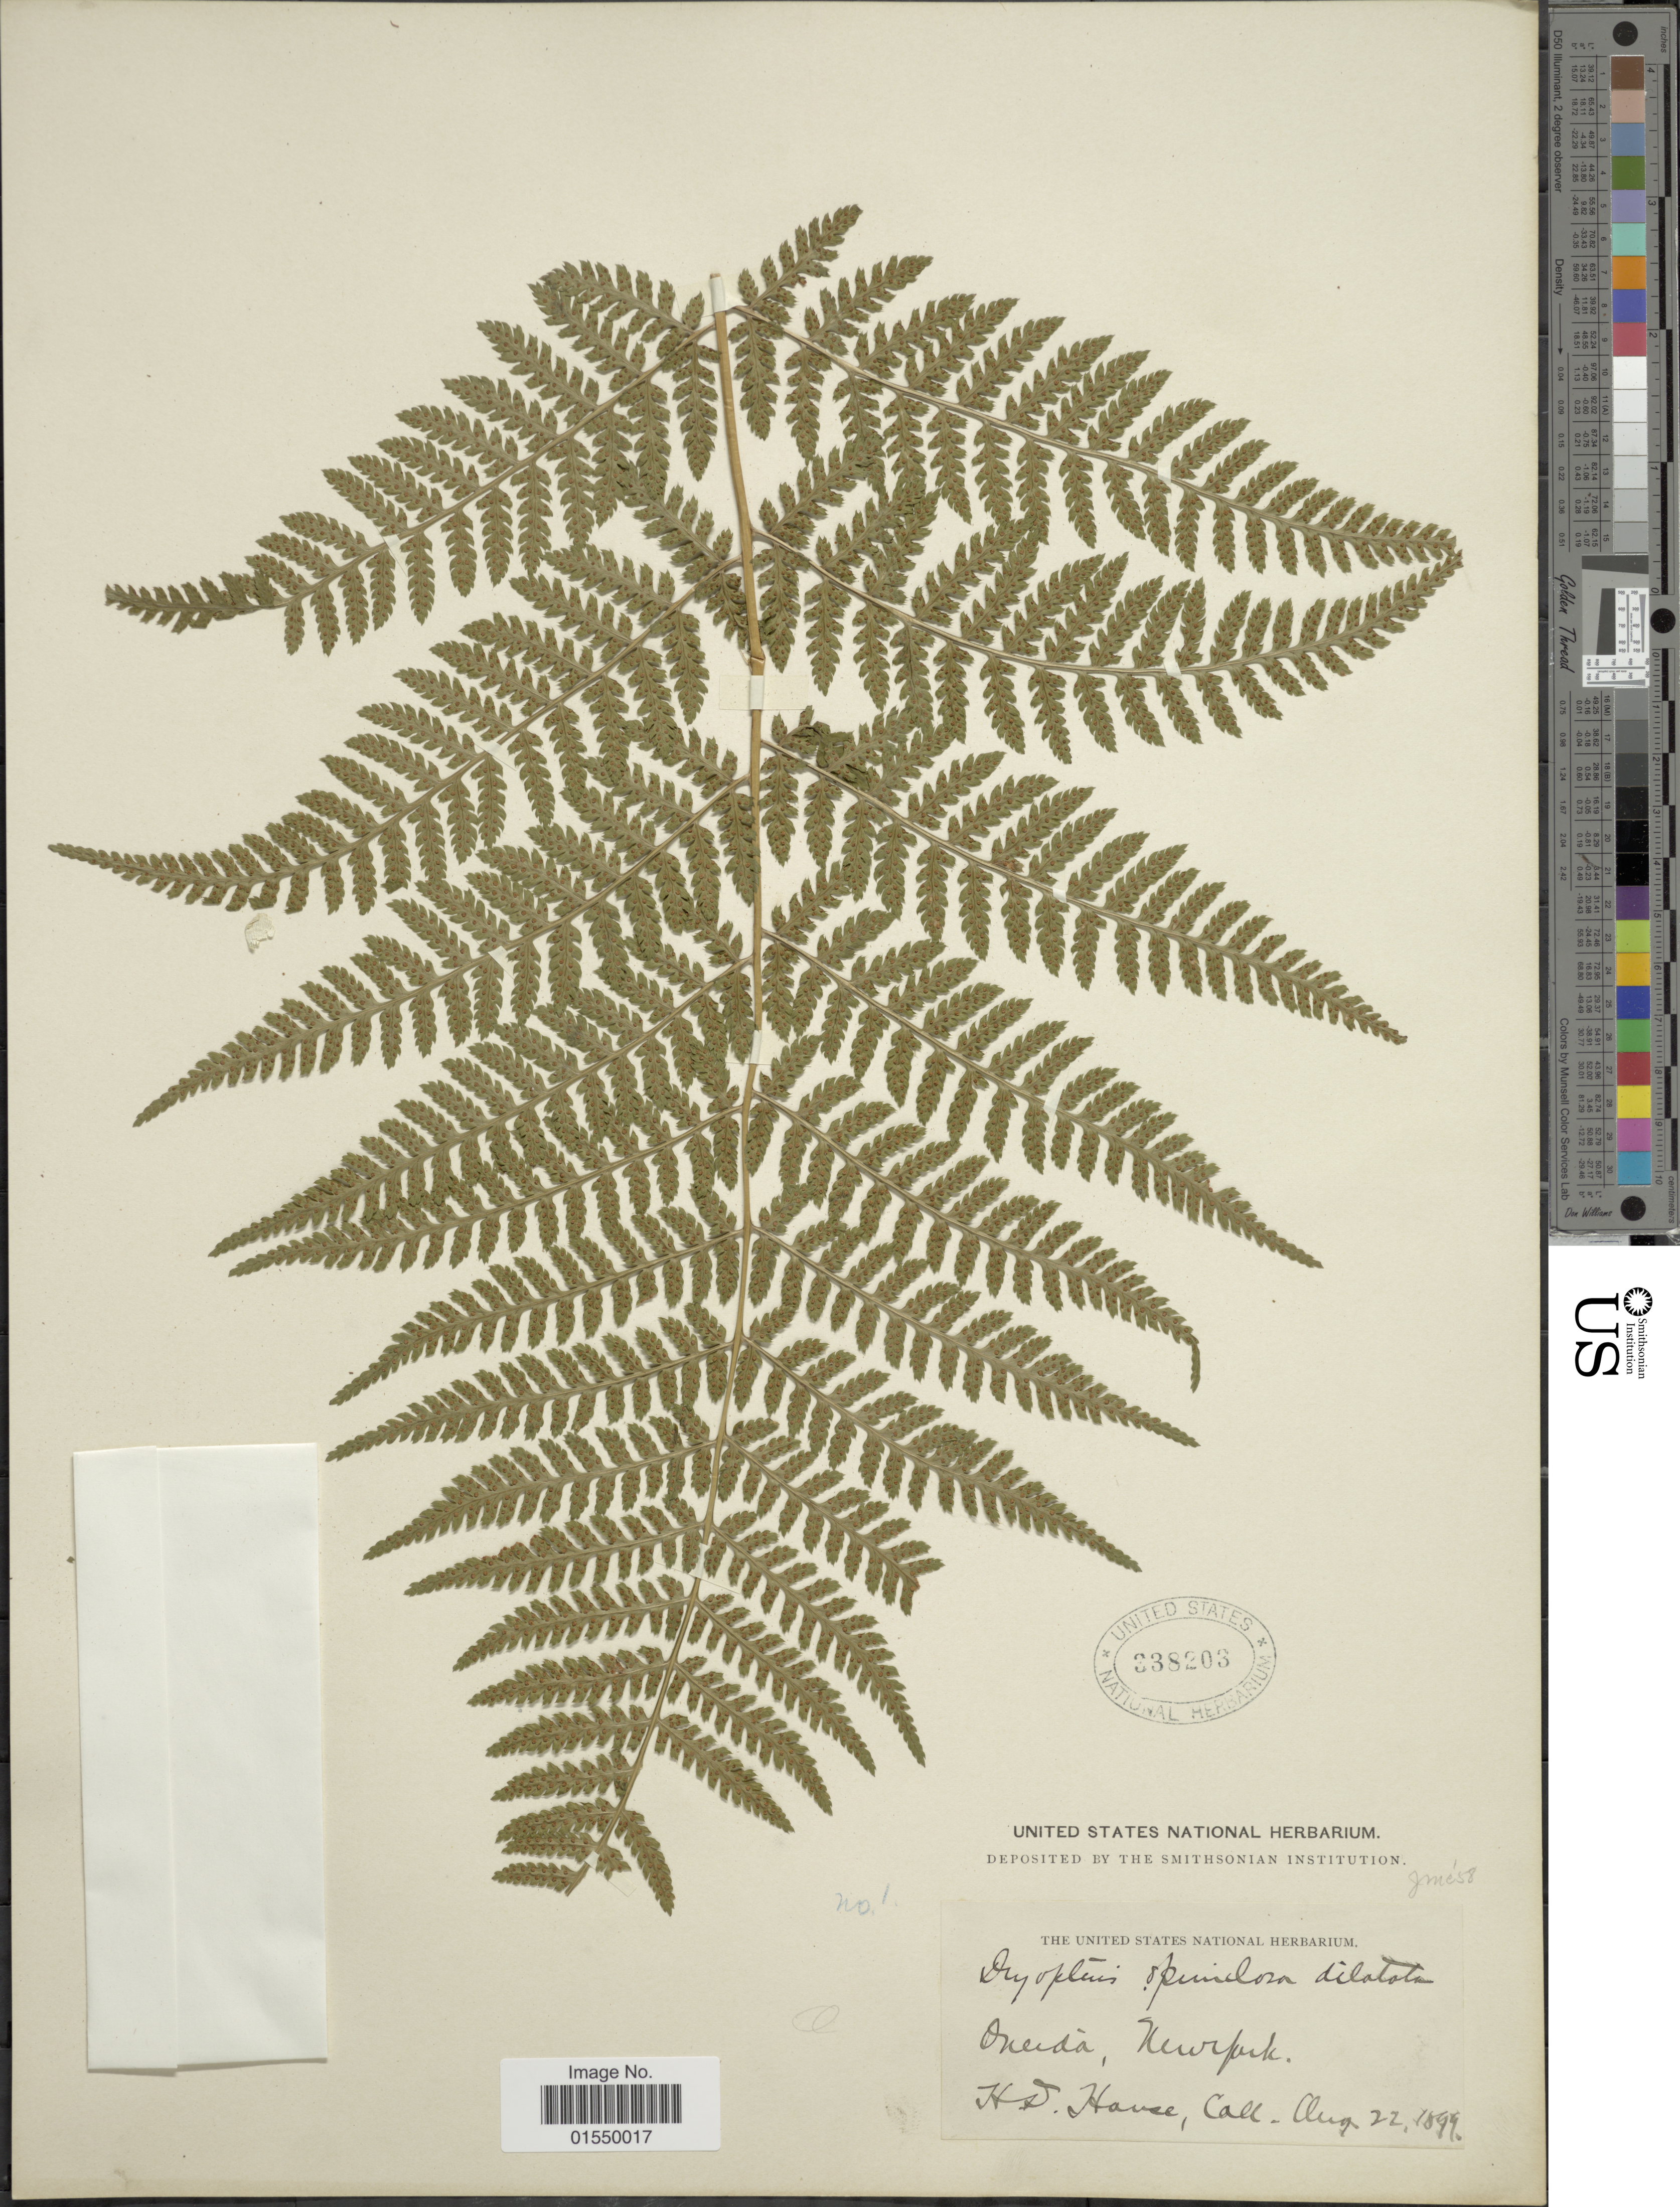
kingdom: Plantae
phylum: Tracheophyta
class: Polypodiopsida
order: Polypodiales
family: Dryopteridaceae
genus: Dryopteris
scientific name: Dryopteris campyloptera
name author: Clarkson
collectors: H. Hause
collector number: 1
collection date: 1899-08-22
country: United States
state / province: New York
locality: Oneida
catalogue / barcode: US 338203